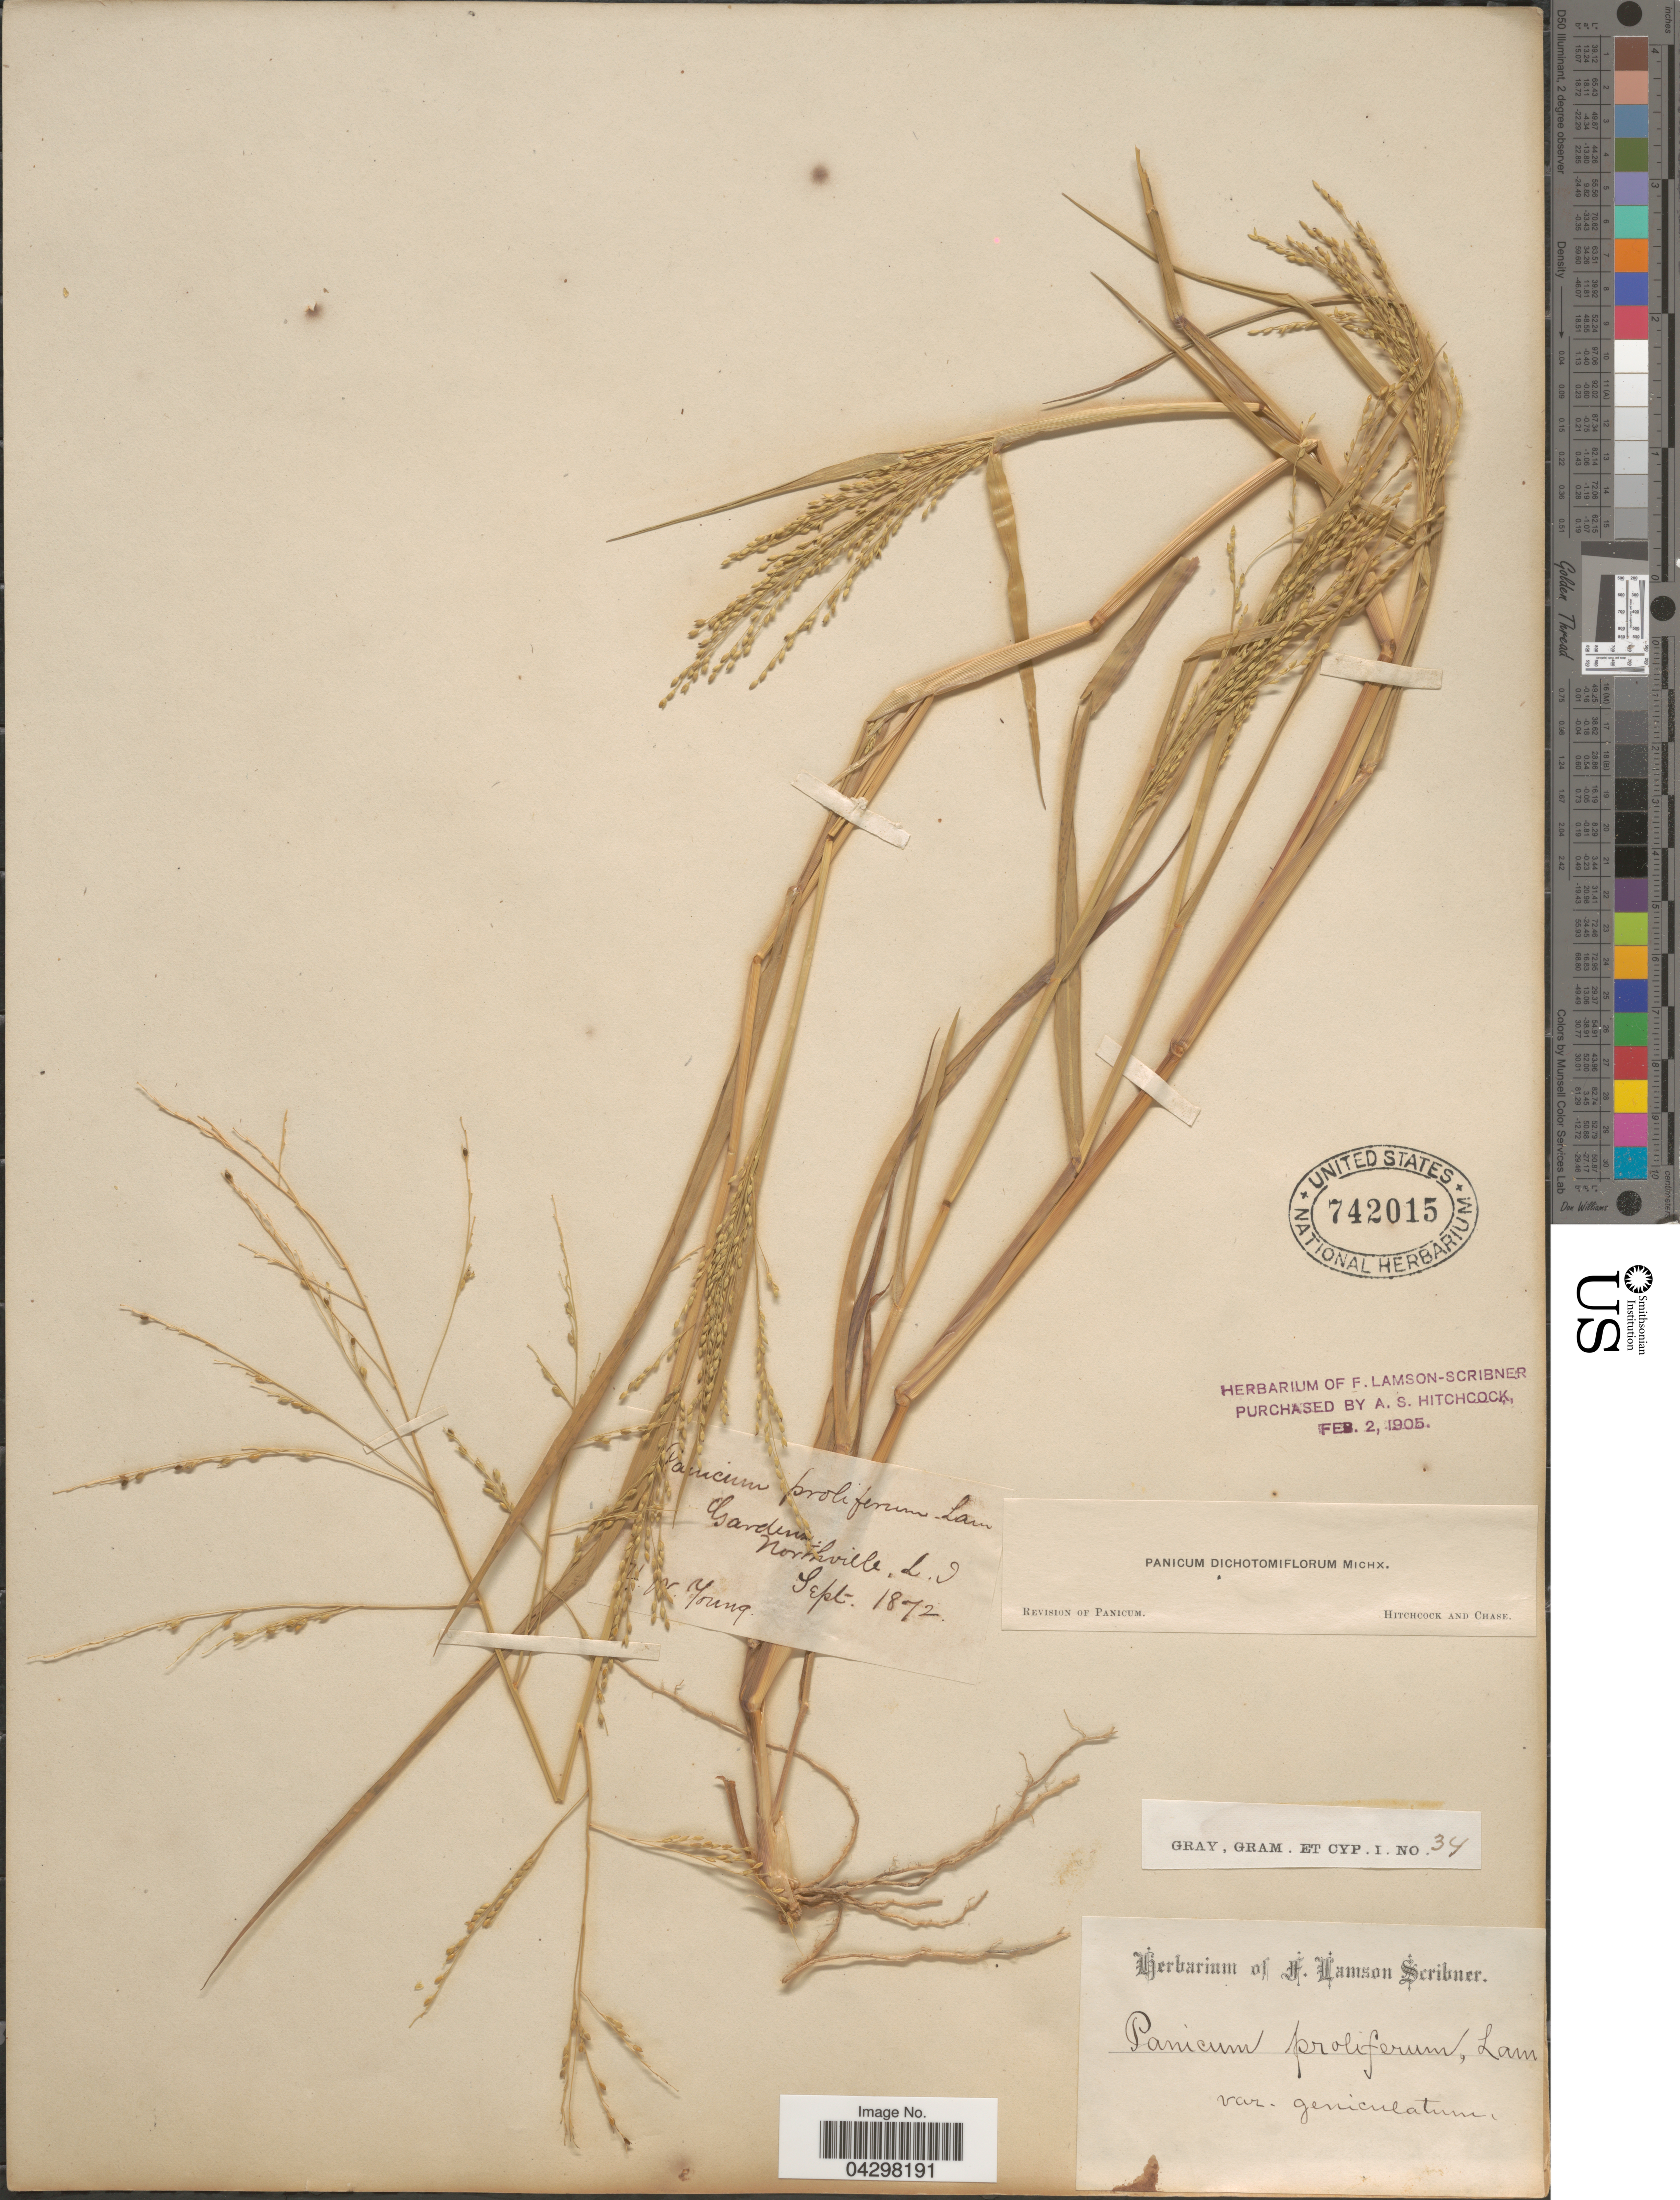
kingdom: Plantae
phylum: Tracheophyta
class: Liliopsida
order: Poales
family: Poaceae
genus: Panicum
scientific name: Panicum dichotomiflorum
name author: Michx.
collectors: H. W. Young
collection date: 1872-09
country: United States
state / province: New York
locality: Northville, L. I.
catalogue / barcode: US 742015